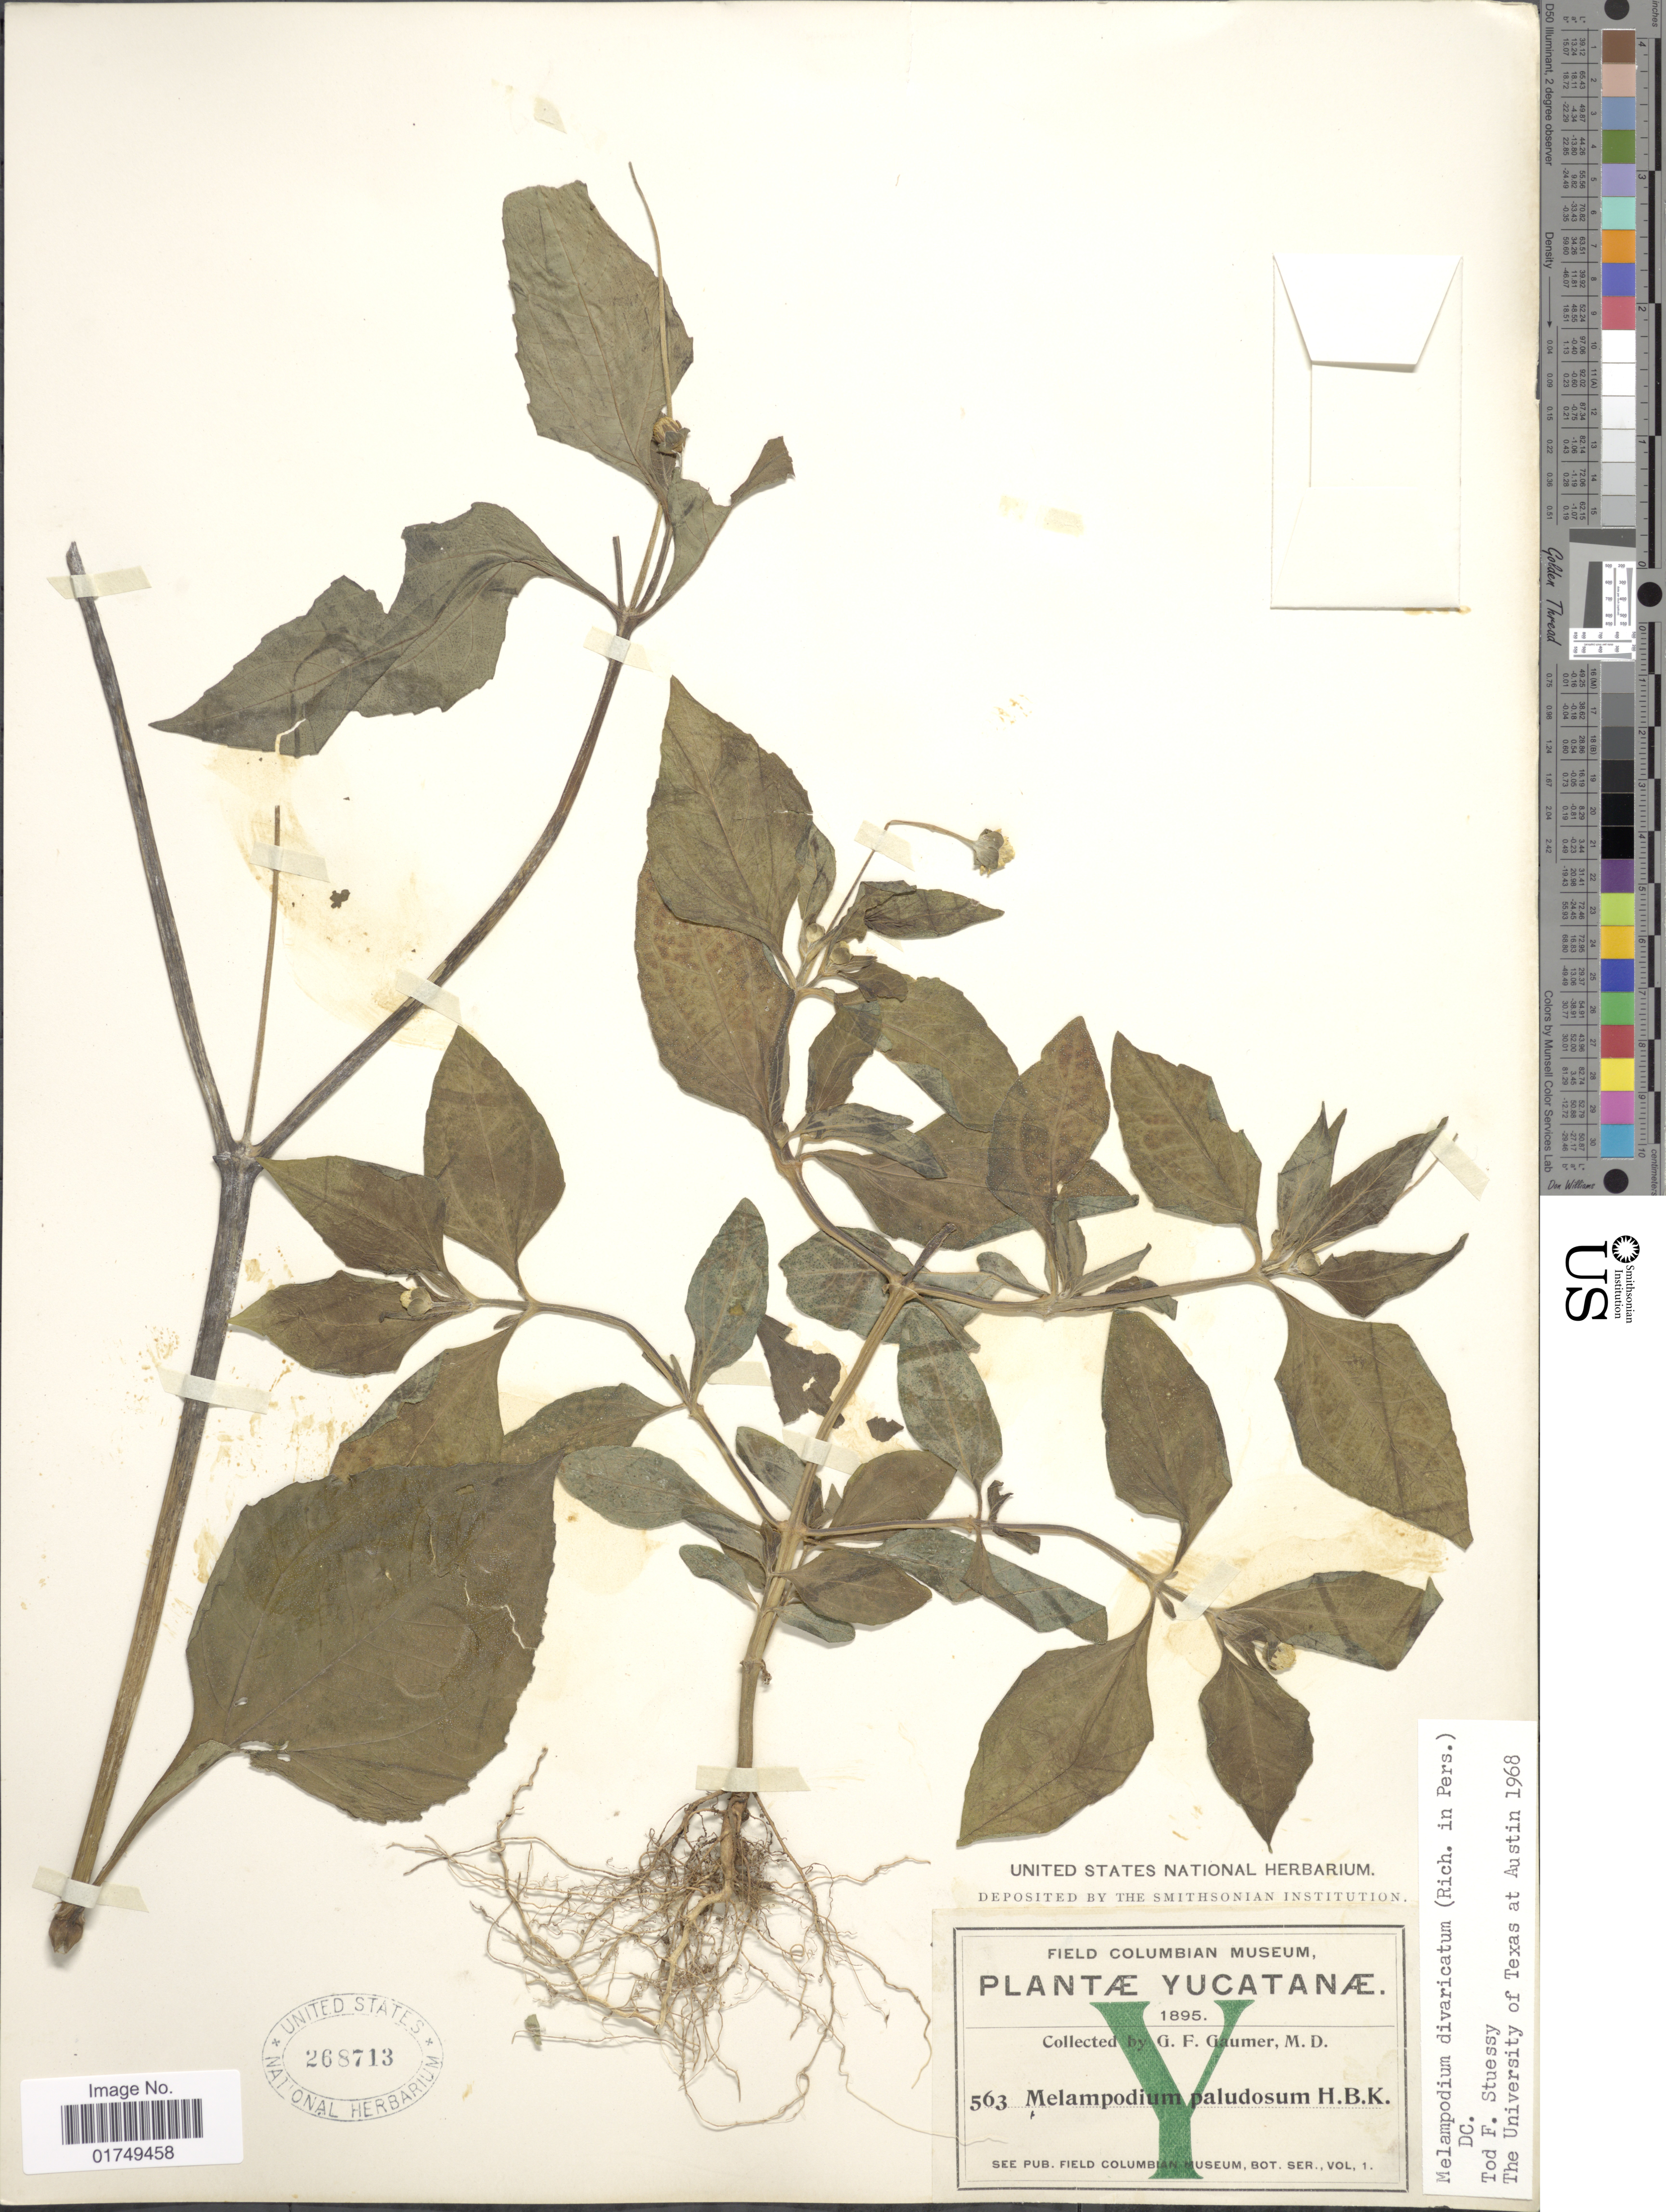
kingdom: Plantae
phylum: Tracheophyta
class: Magnoliopsida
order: Asterales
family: Asteraceae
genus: Melampodium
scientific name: Melampodium divaricatum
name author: (Rich.) DC.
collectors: G. F. Gaumer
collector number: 563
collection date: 1895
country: Mexico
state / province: Yucatán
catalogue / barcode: US 268713